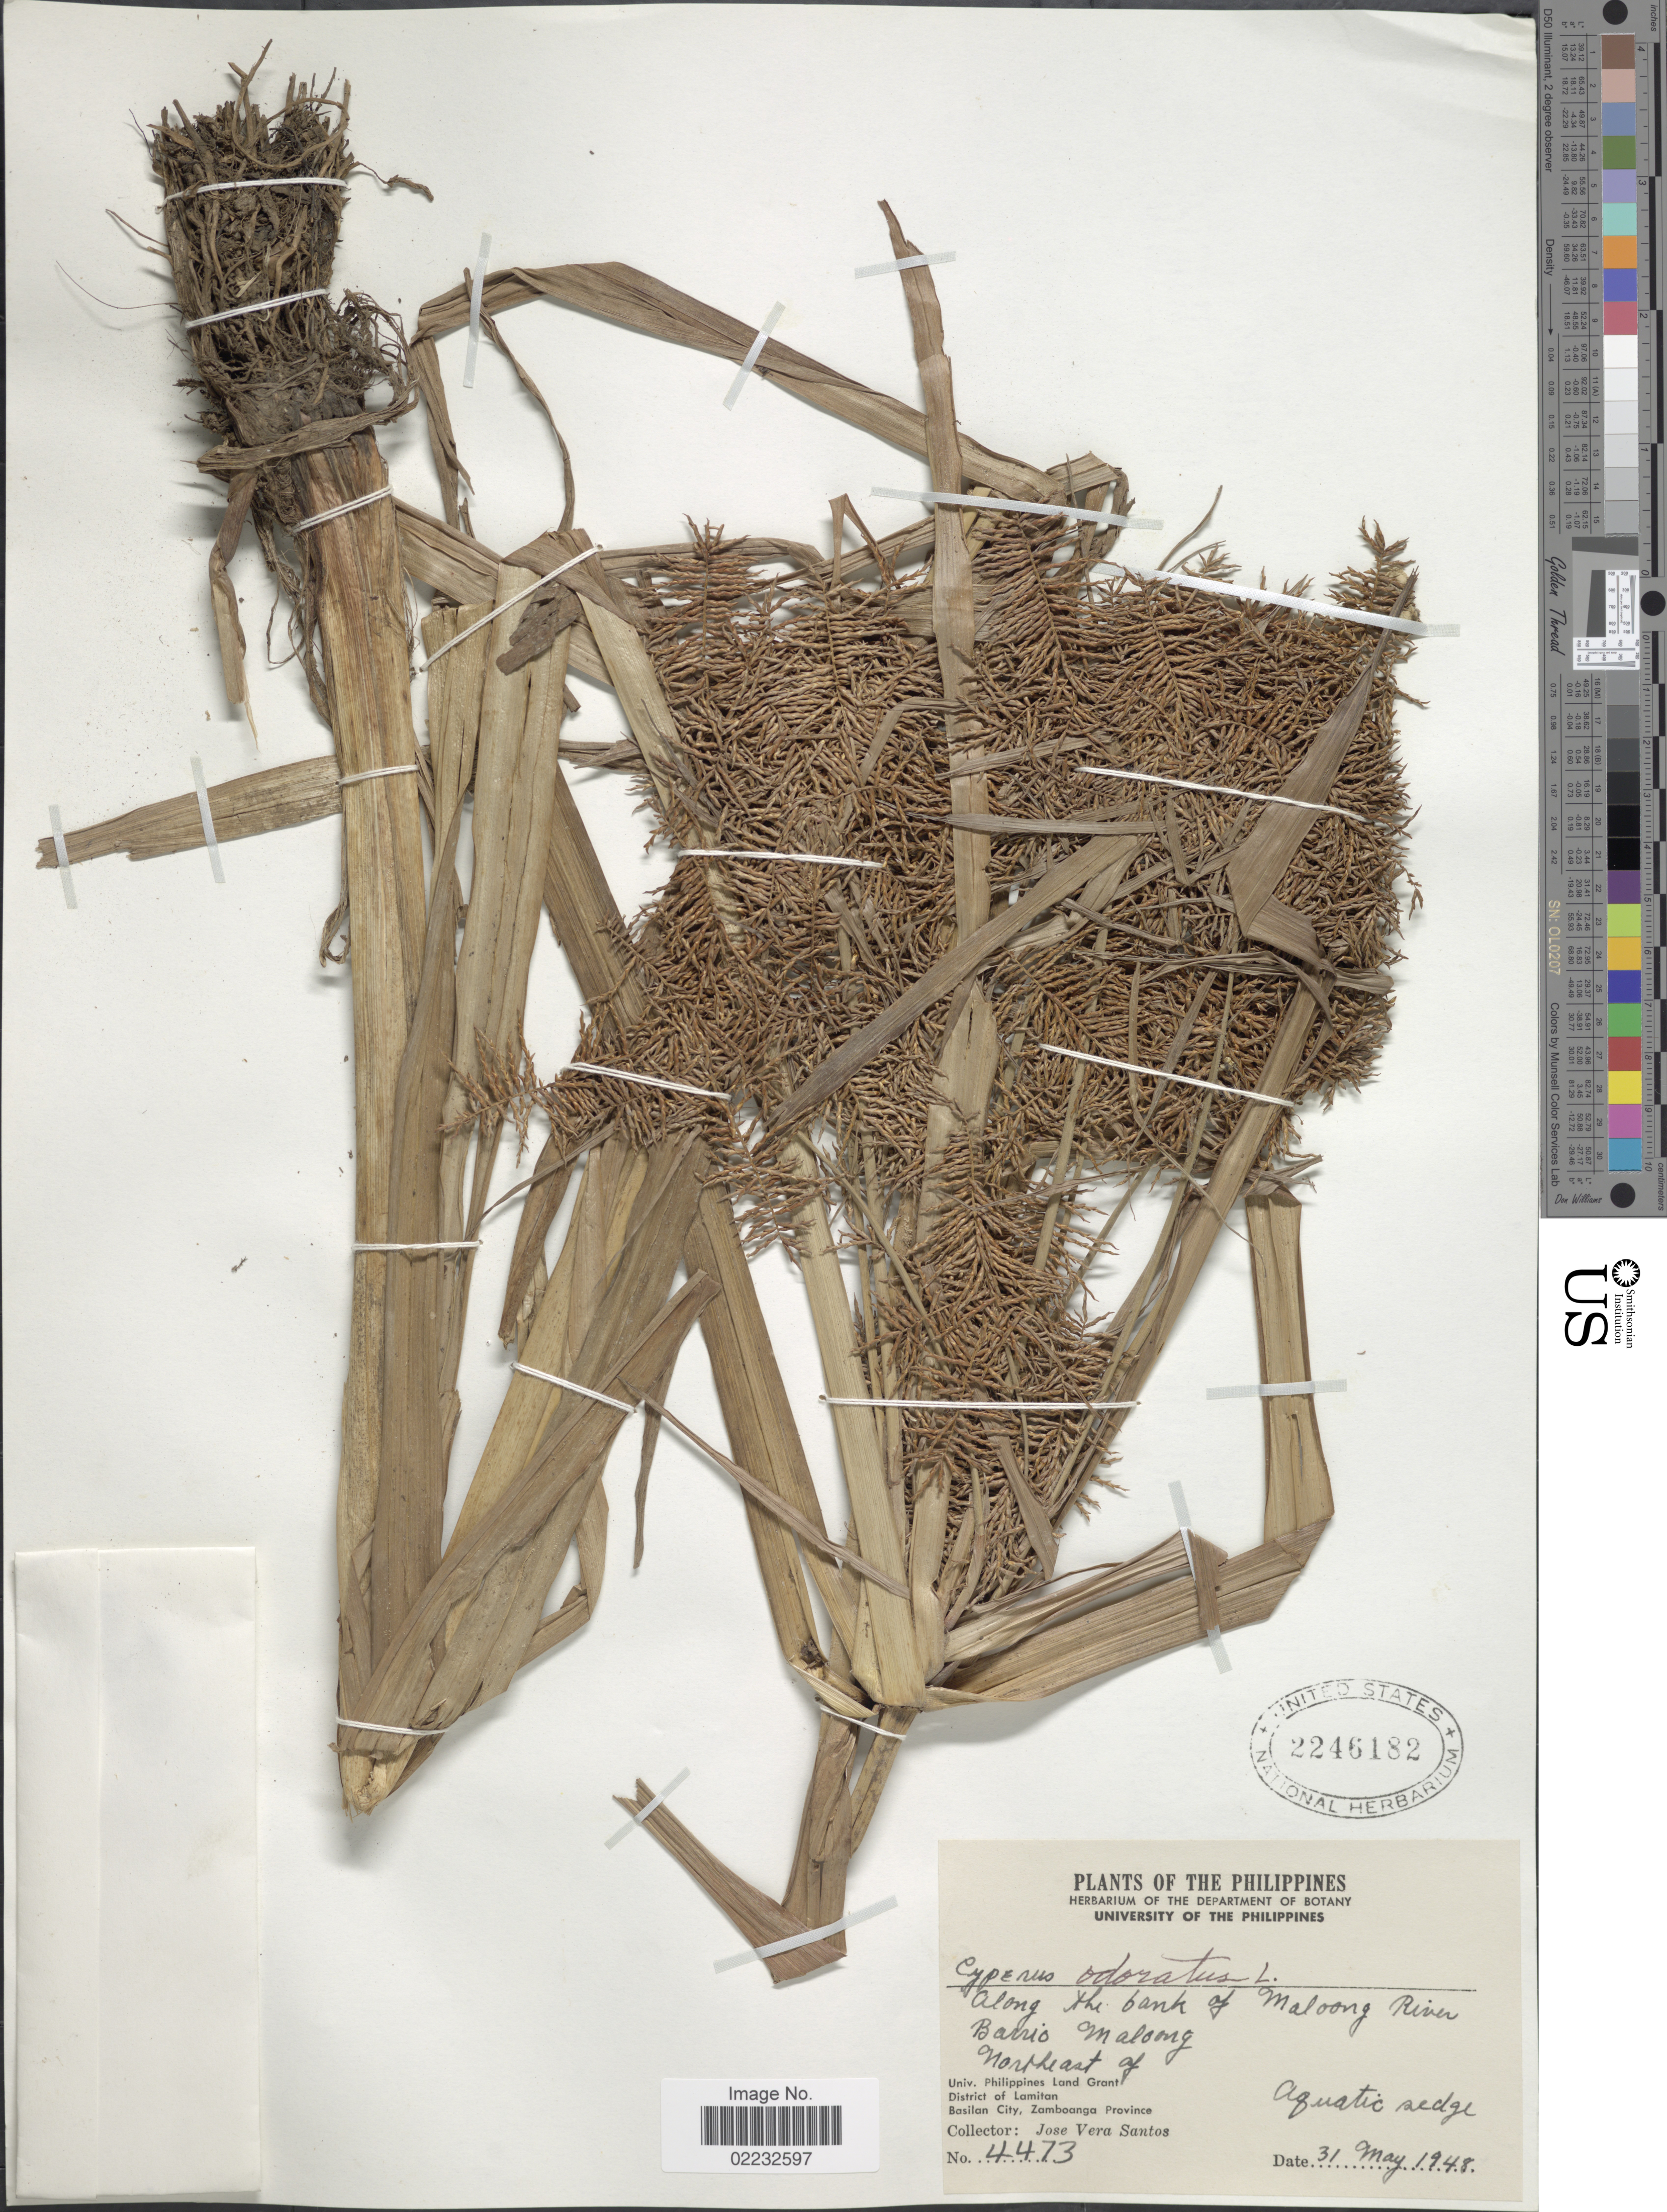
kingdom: Plantae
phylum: Tracheophyta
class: Liliopsida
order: Poales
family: Cyperaceae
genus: Cyperus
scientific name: Cyperus odoratus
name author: L.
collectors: J. Santos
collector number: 4473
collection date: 1948-05-31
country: Philippines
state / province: Zamboanga Peninsula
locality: Along the bank of Maloong River. Barrio Maloong. northeast of Univ. Philippines Land Grant. District of Lamitan. Basilan City, Zamboanga Province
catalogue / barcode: US 2246182